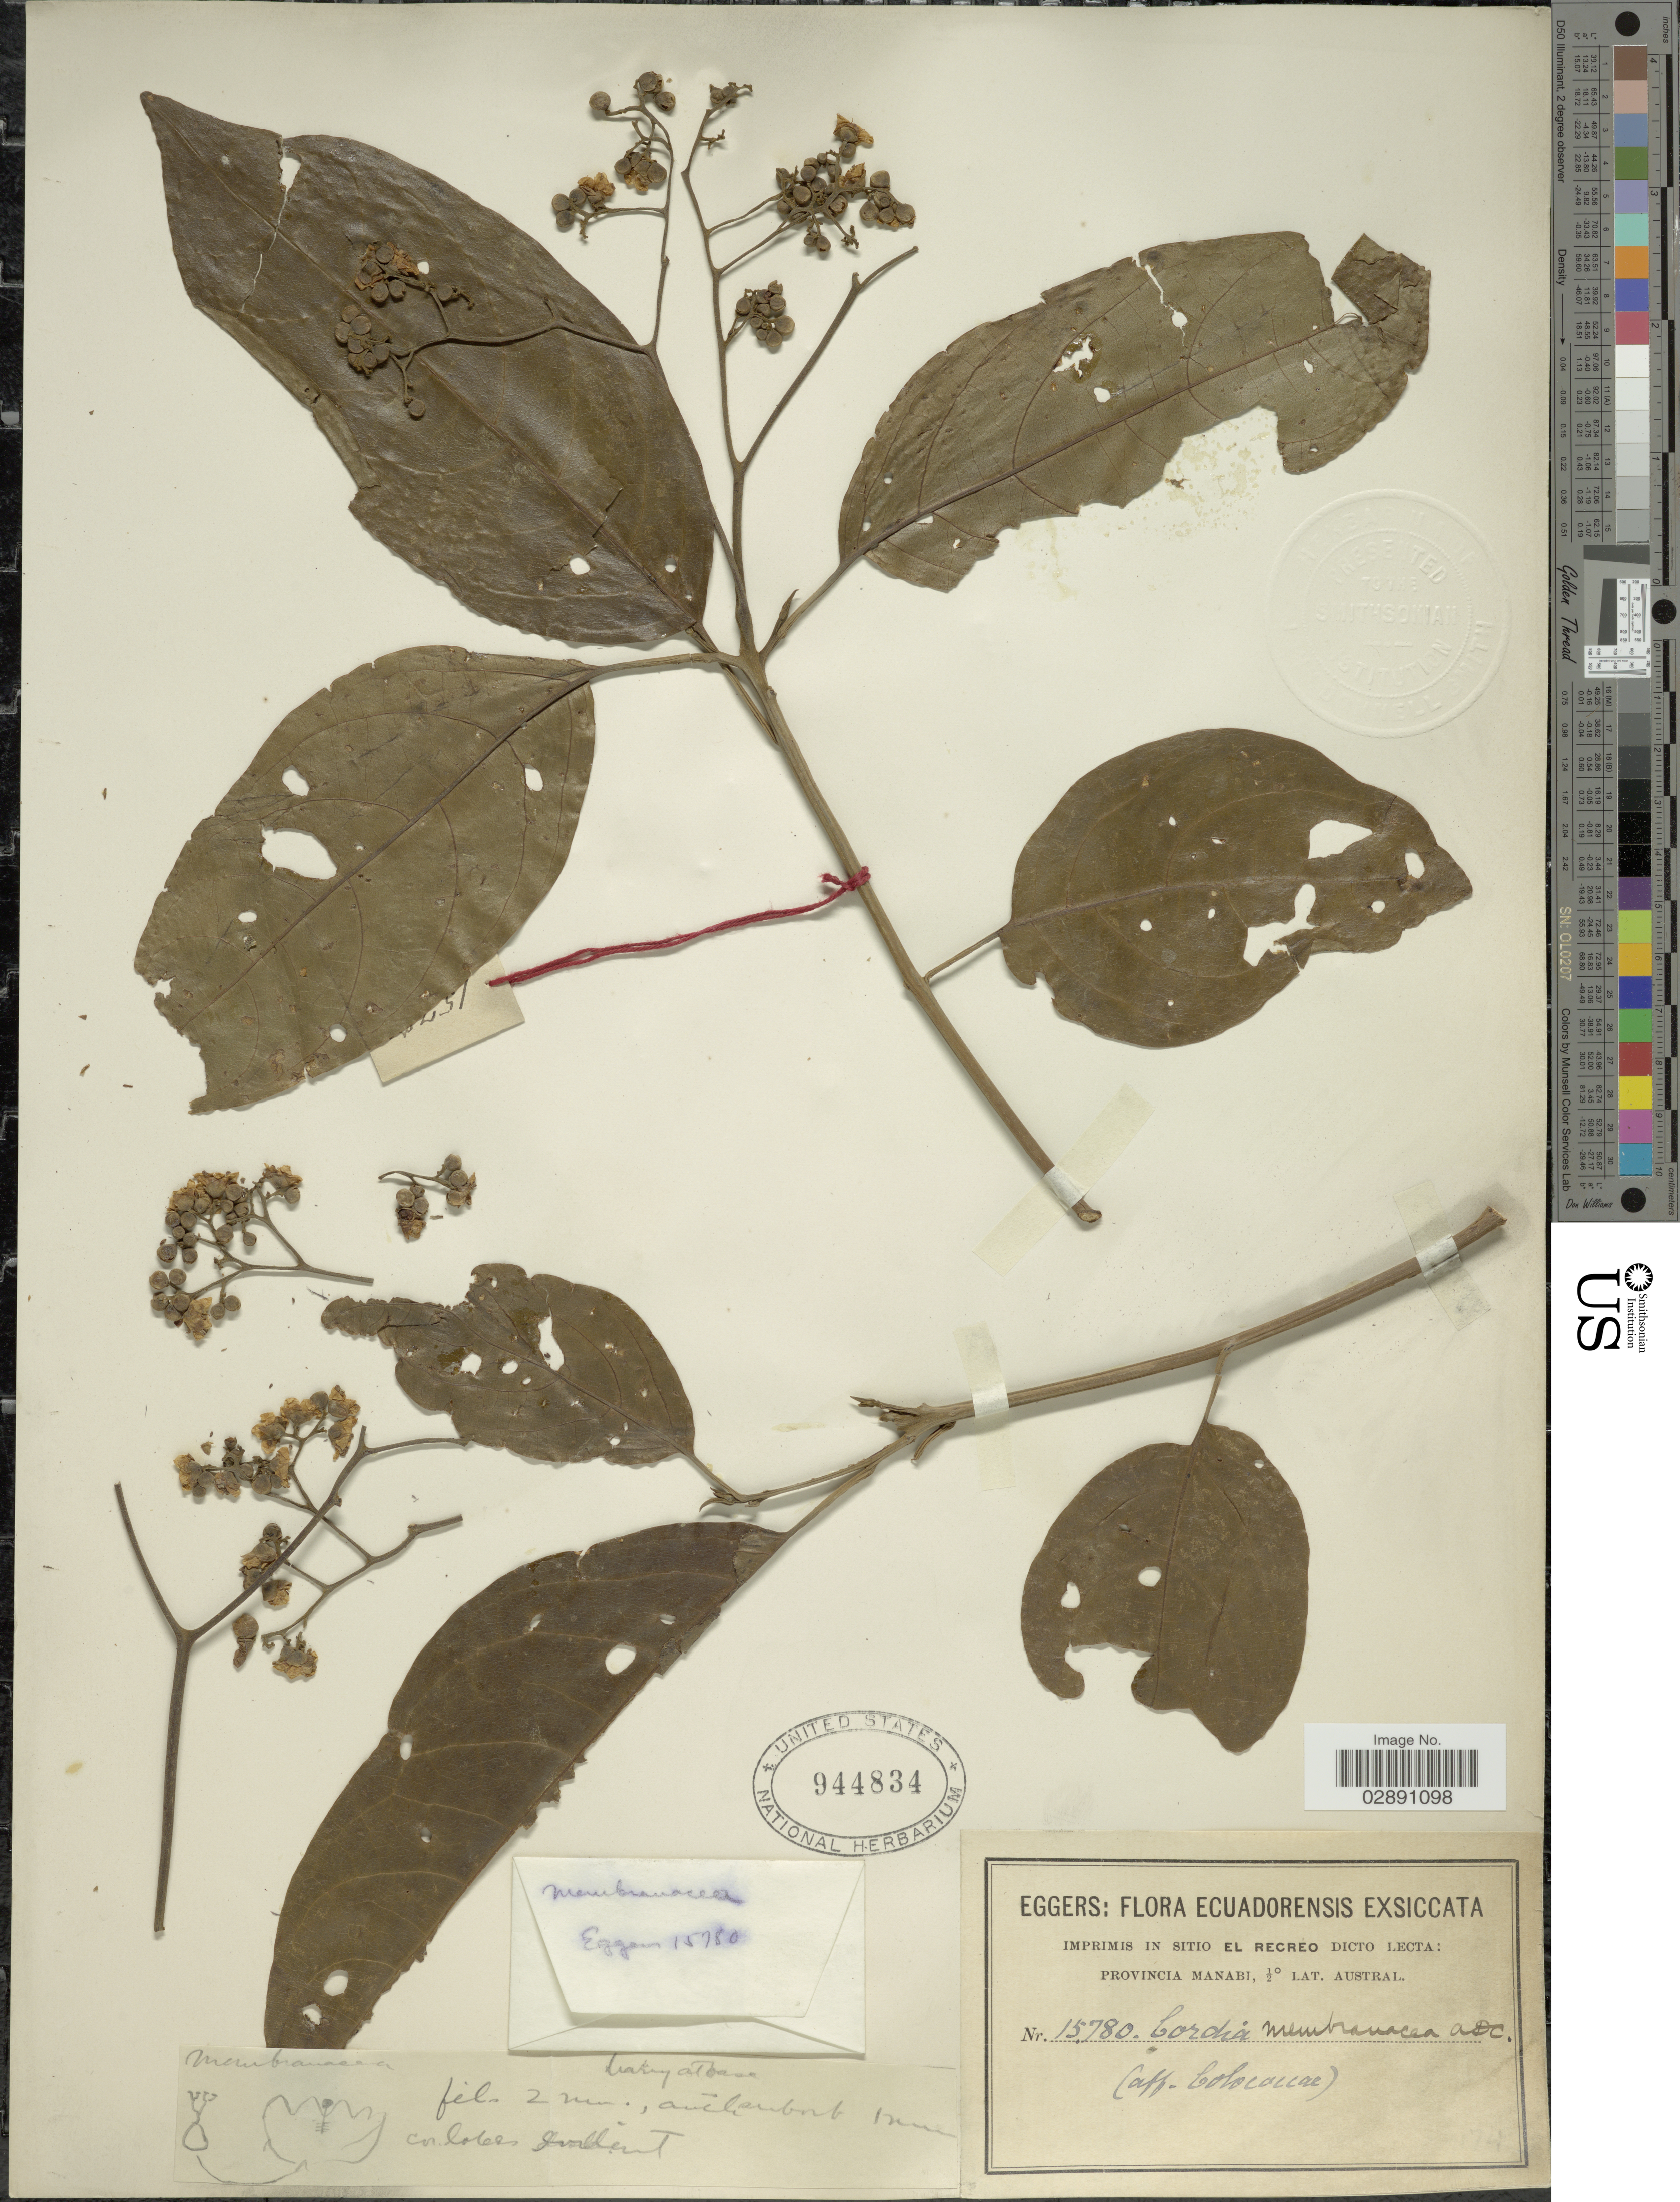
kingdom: Plantae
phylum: Tracheophyta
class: Magnoliopsida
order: Boraginales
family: Cordiaceae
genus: Cordia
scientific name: Cordia membranacea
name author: A. DC.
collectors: -. Eggers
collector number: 15780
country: Ecuador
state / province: Manabí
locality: Imprimis in sitio El Recreo. ½° Lat. Austral.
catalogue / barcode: US 944834